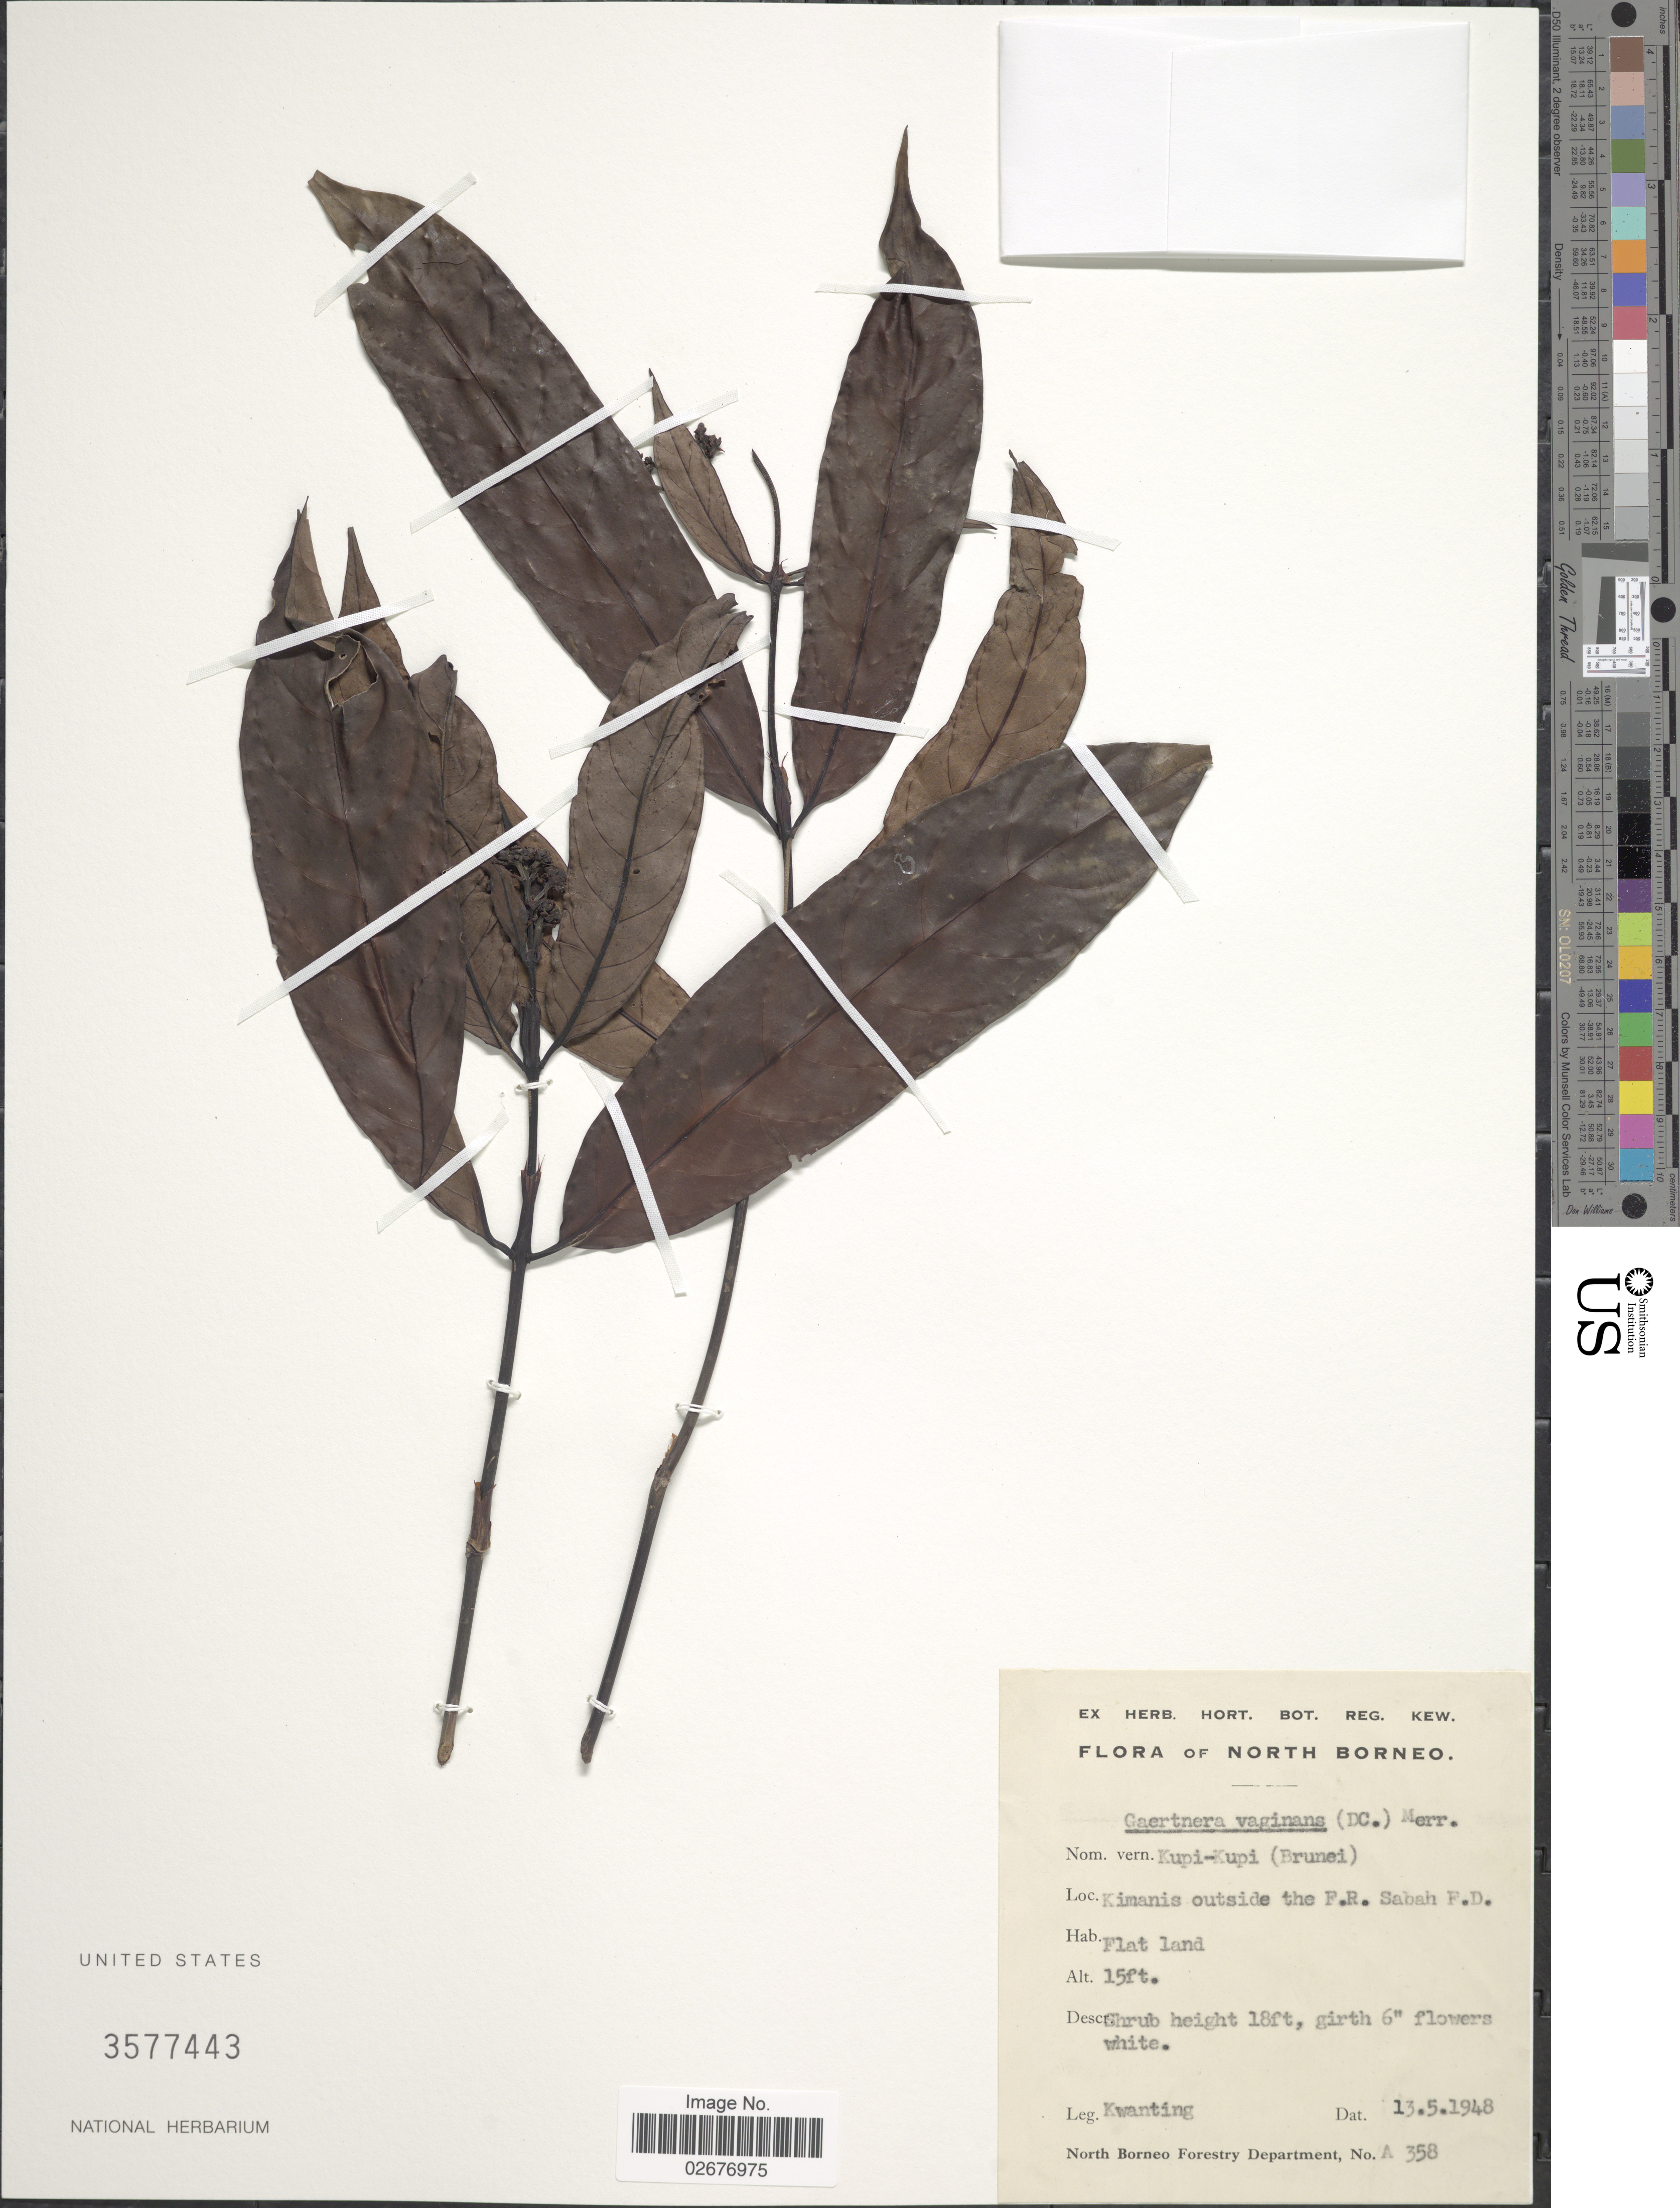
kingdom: Plantae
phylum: Tracheophyta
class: Magnoliopsida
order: Gentianales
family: Rubiaceae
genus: Gaertnera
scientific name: Gaertnera junghuhniana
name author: Miq.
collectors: Kwanting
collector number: A358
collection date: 1948-05-13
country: Malaysia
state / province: Sabah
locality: North Borneo, Kimanis outside the F.R. Sabah F.D.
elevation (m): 5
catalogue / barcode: US 3577443